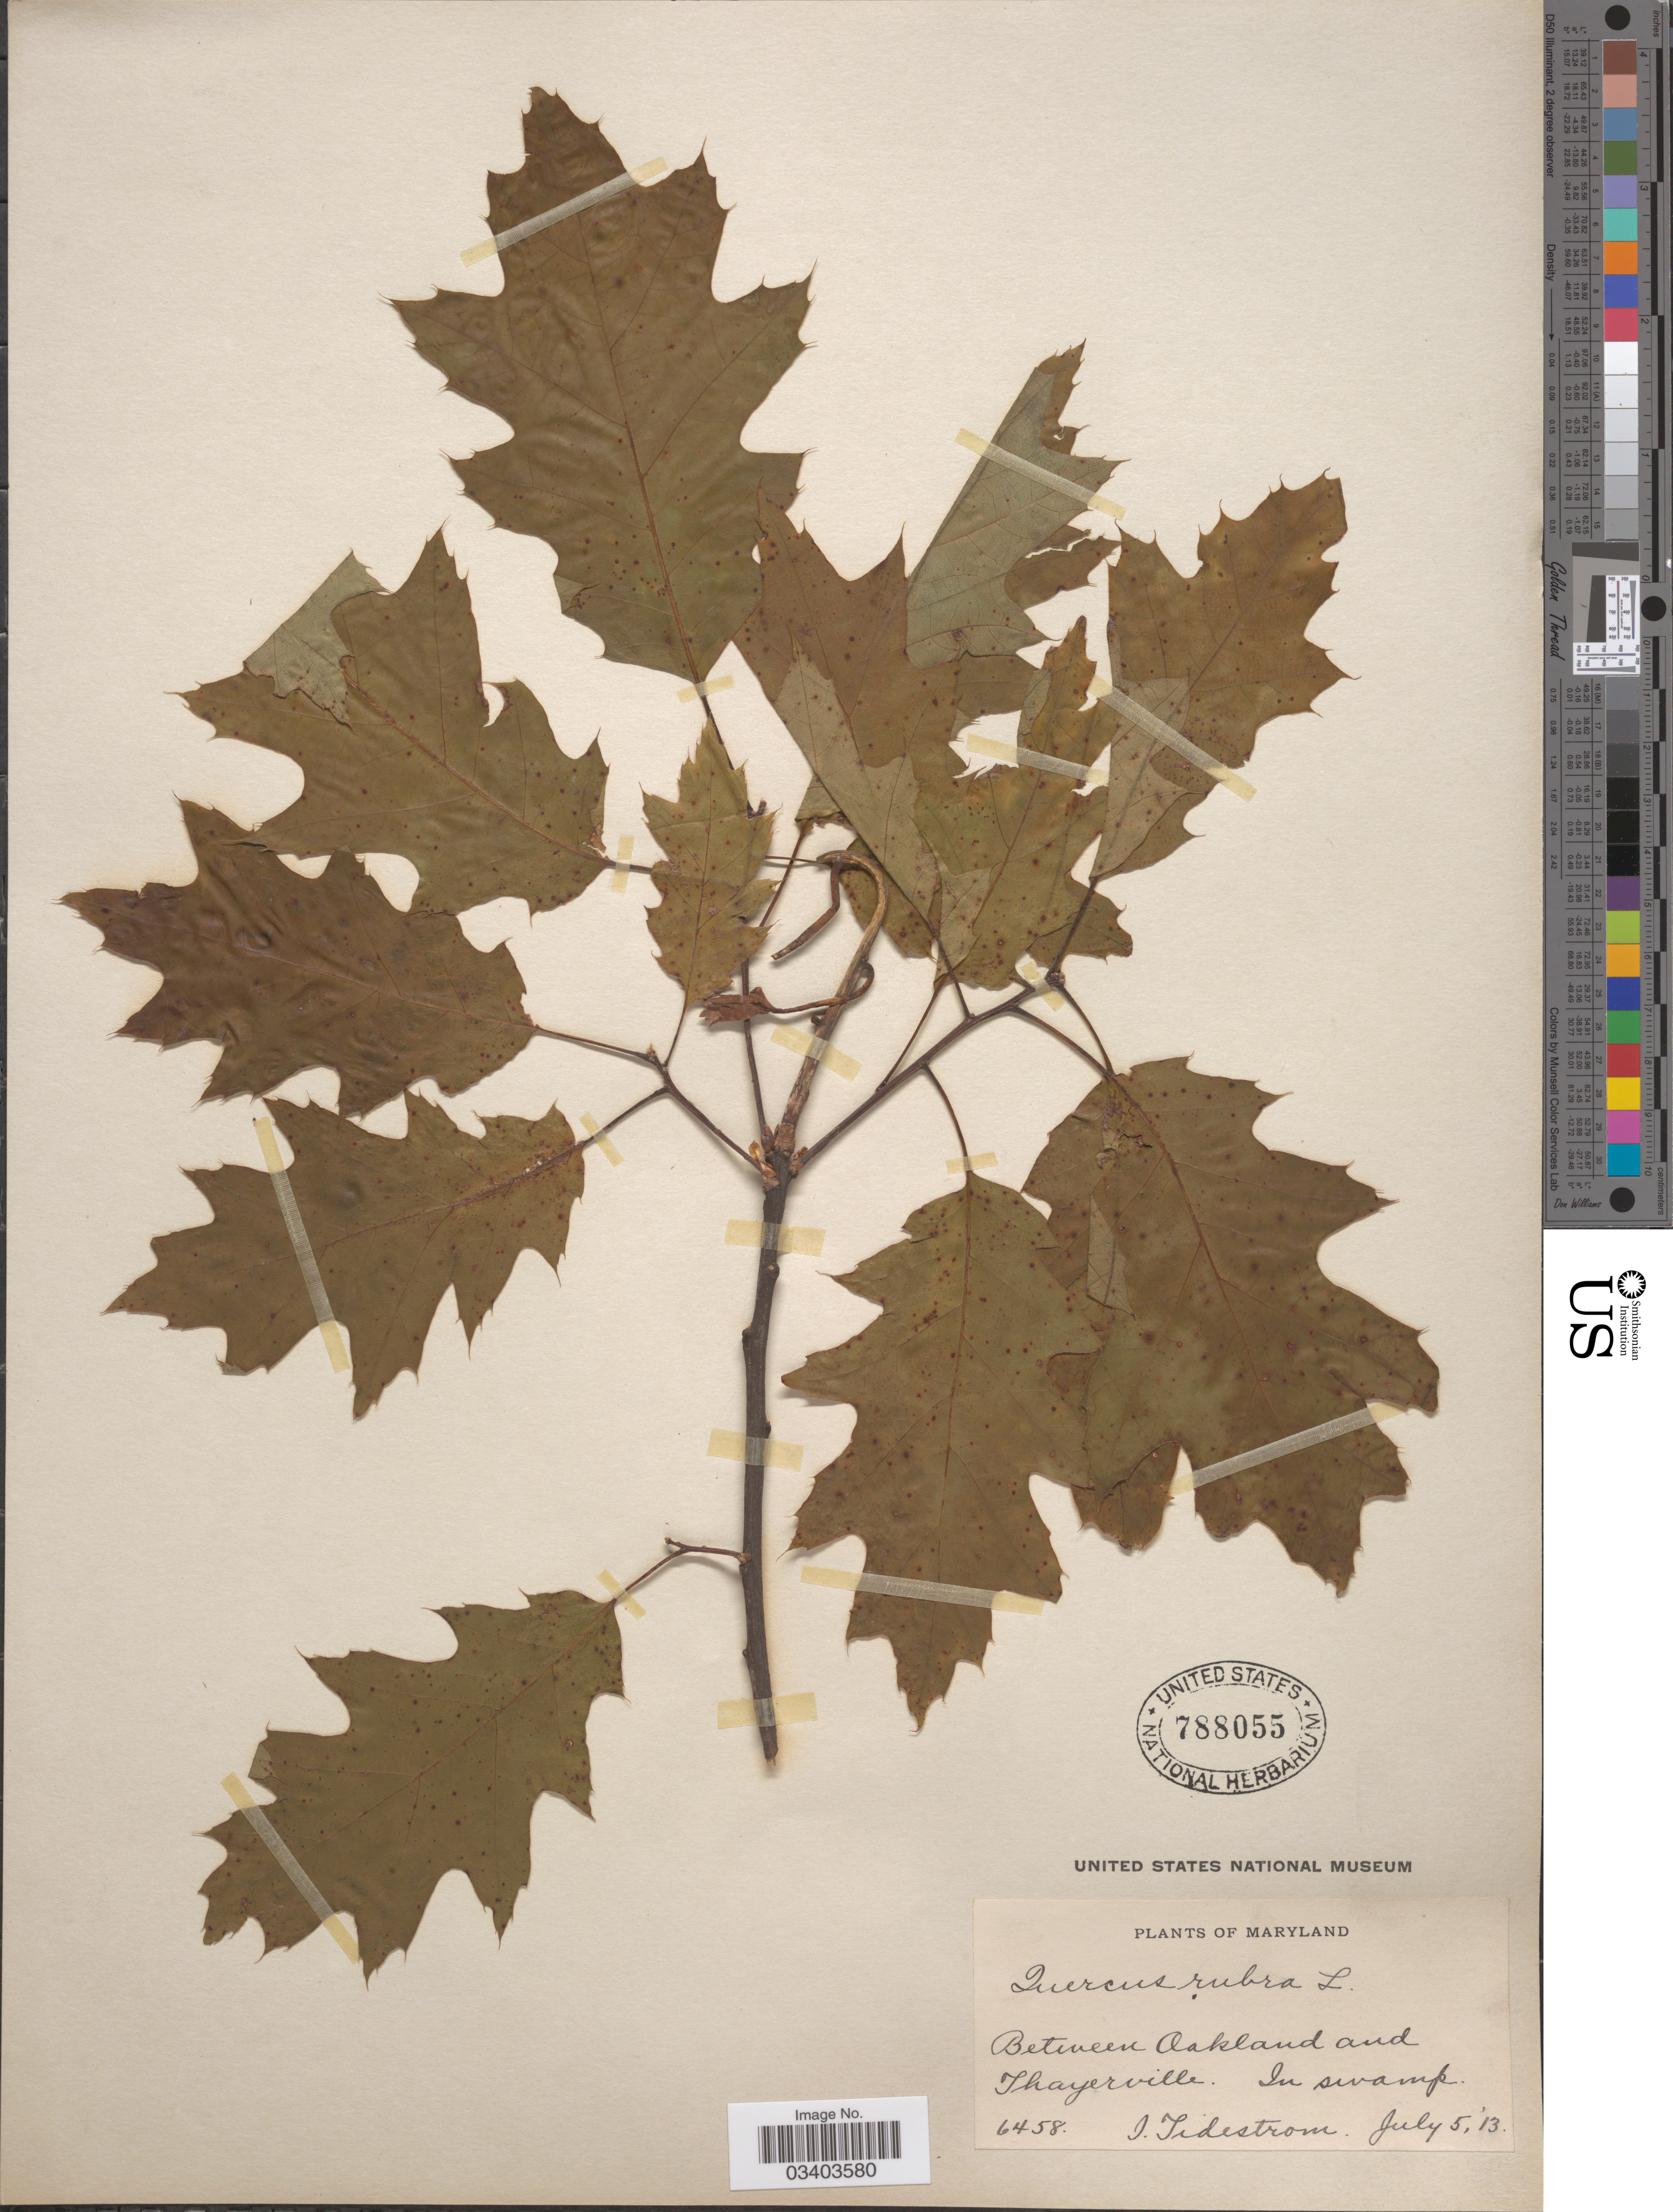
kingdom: Plantae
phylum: Tracheophyta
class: Magnoliopsida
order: Fagales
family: Fagaceae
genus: Quercus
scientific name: Quercus borealis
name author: F. Michx.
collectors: I. F. Tidestrom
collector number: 6458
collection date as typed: Transcribed d/m/y: 5/7/13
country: United States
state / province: Maryland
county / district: Garrett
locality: Between Oakland and Thayerville.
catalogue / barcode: US 788055